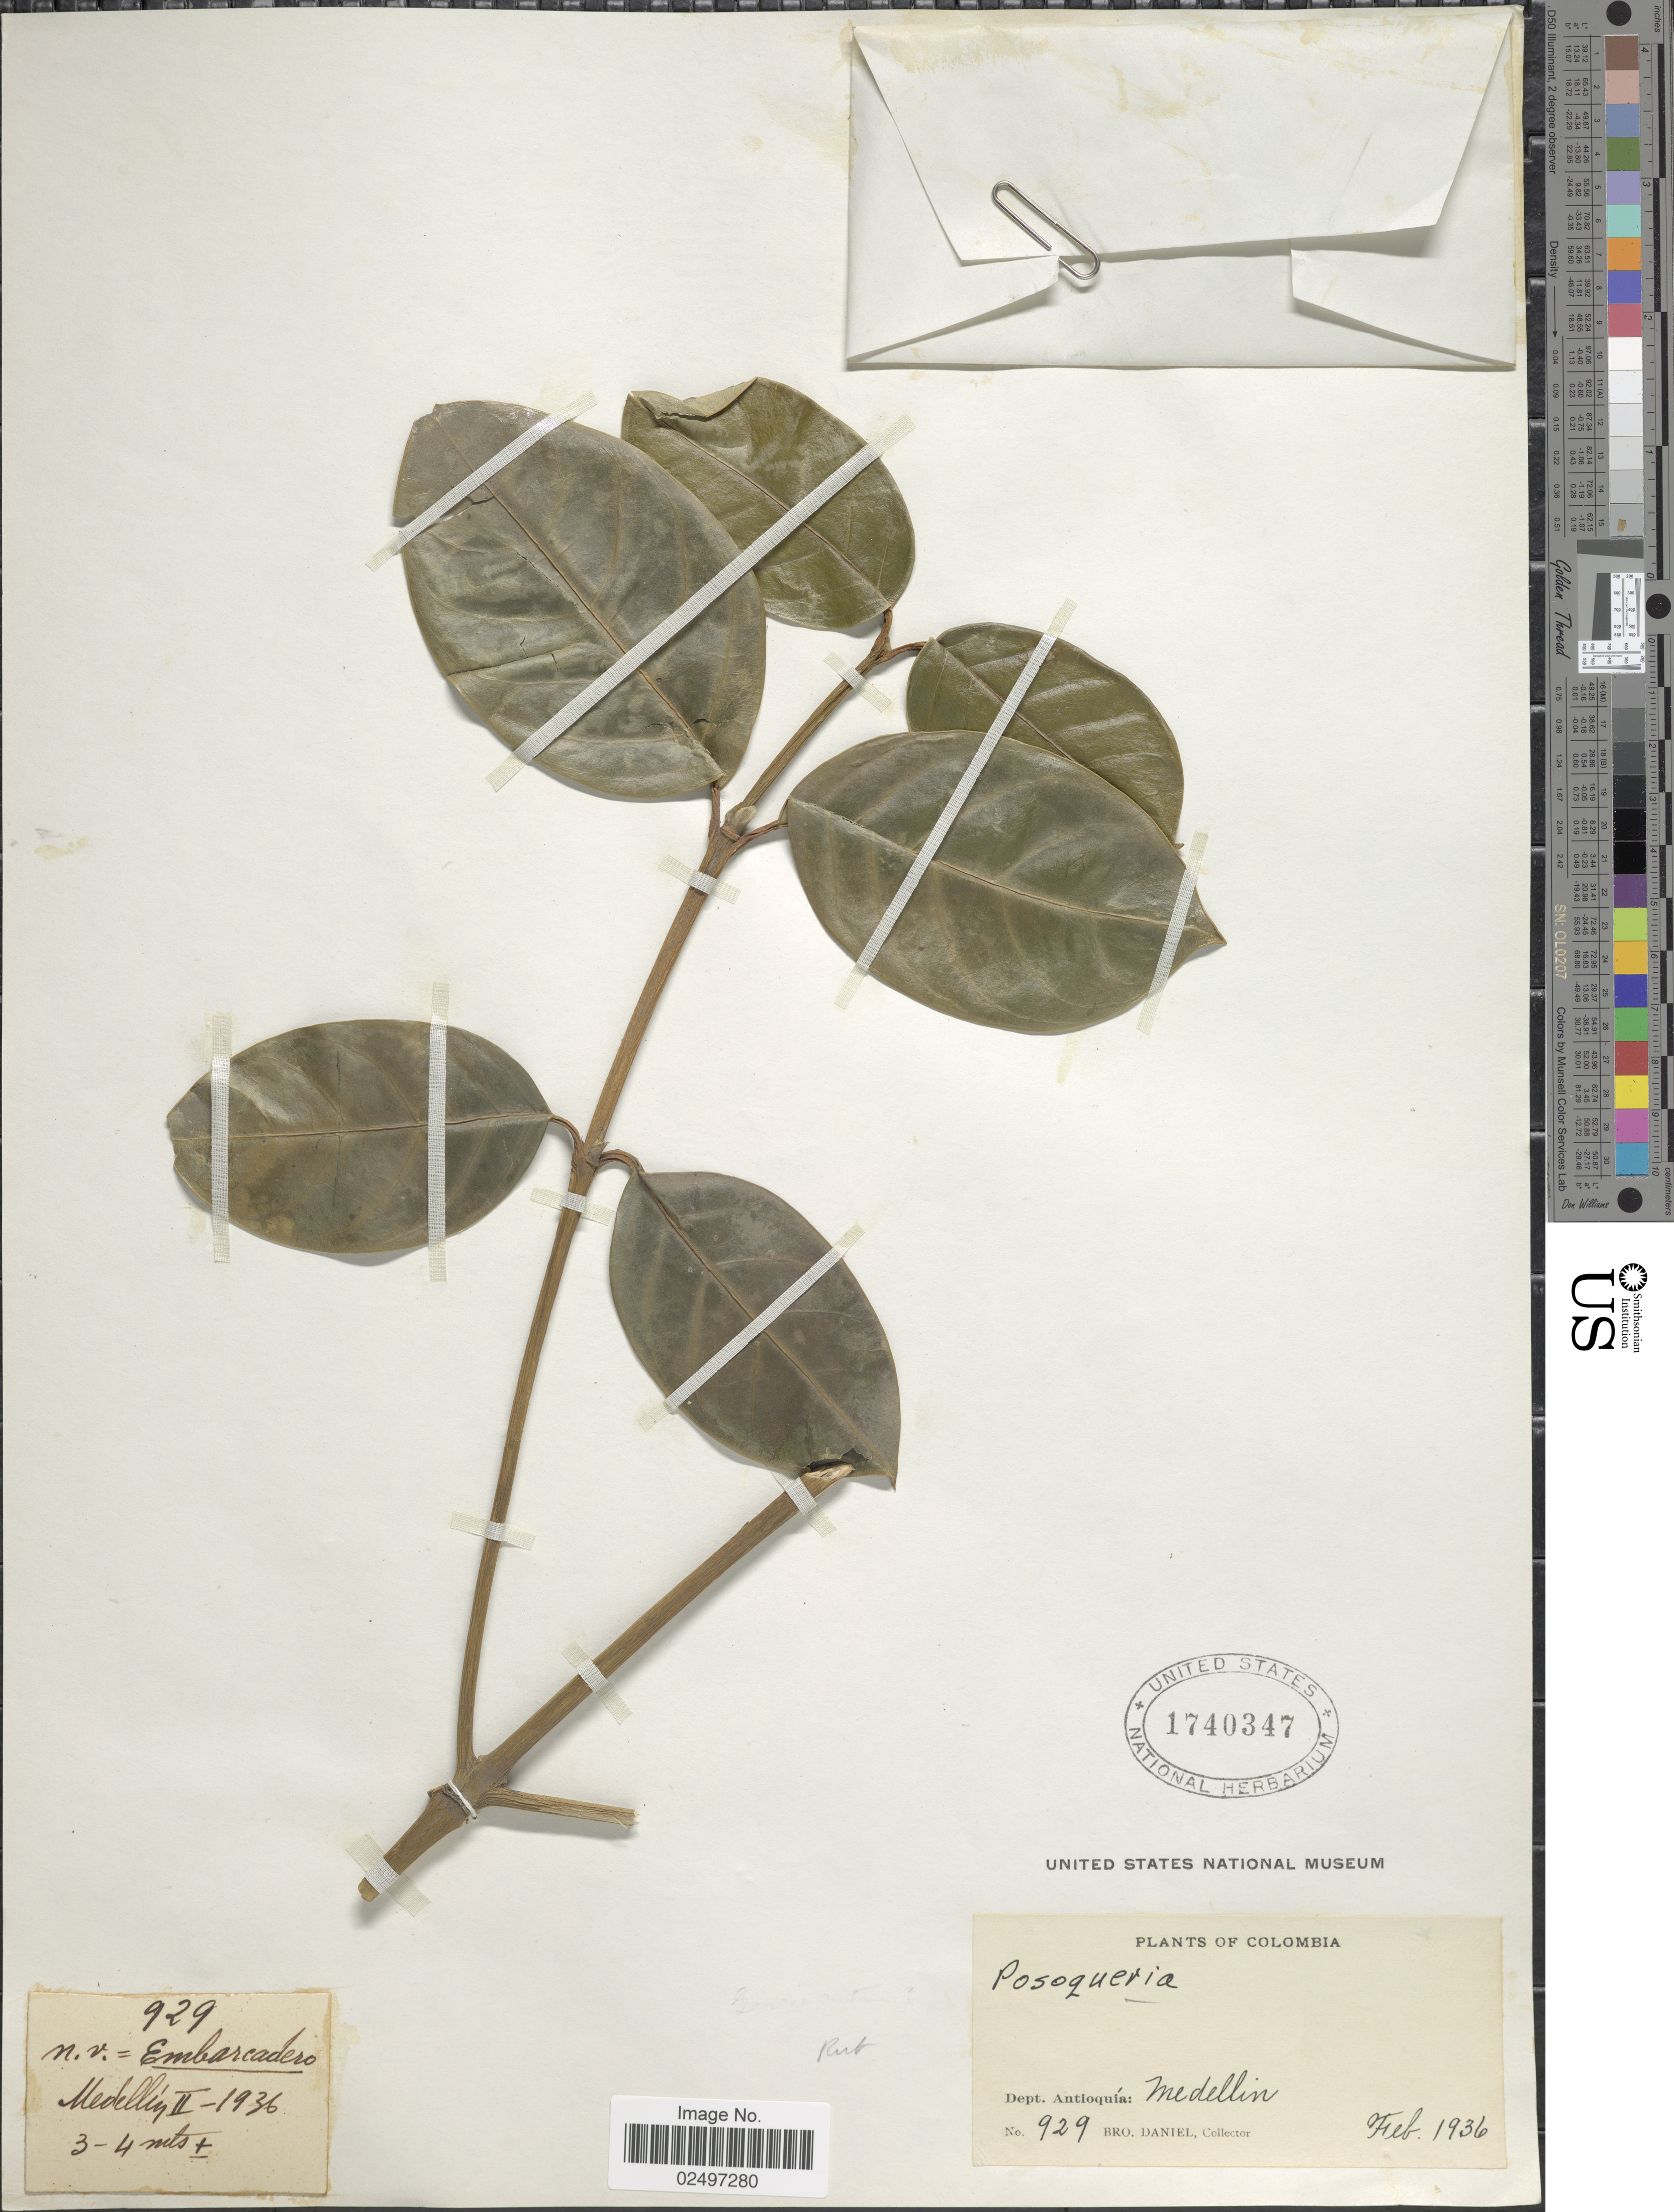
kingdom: Plantae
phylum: Tracheophyta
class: Magnoliopsida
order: Gentianales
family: Rubiaceae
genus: Posoqueria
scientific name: Posoqueria sp.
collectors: Bro. Daniel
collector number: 929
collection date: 1936-02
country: Colombia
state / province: Antioquia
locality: Dept. Antioquia: Medellin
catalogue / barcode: US 1740347